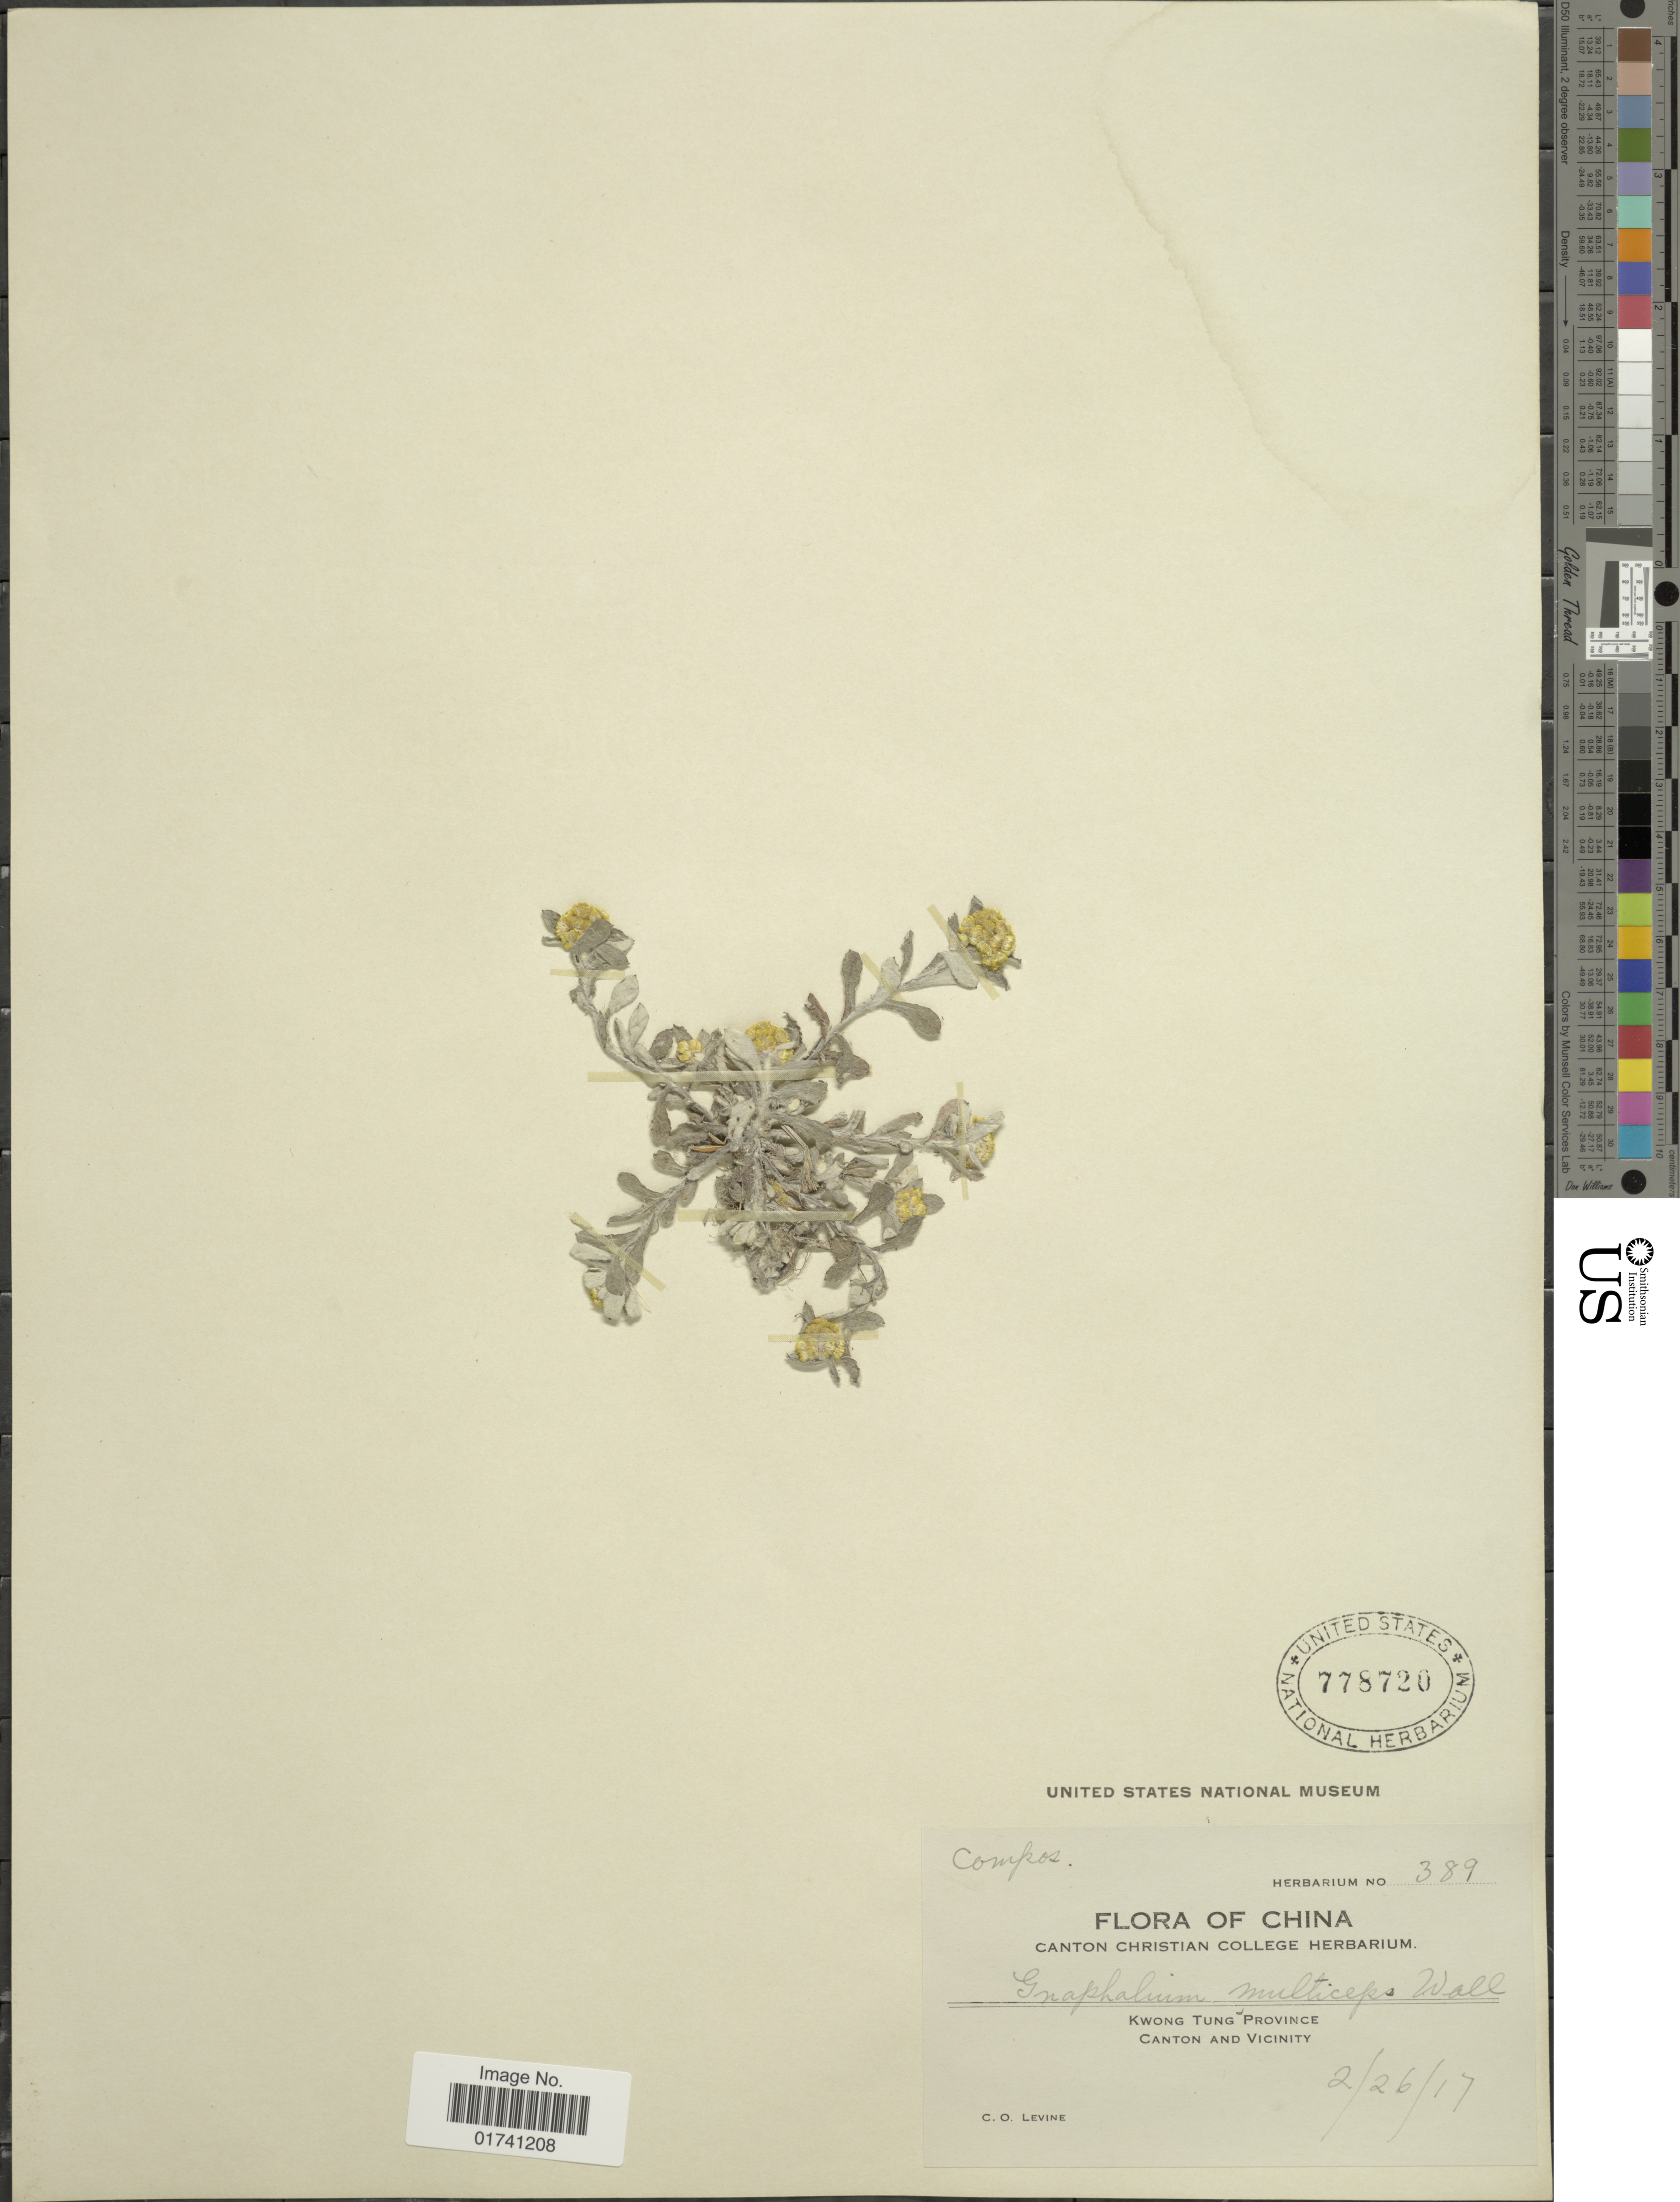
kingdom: Plantae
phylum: Tracheophyta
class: Magnoliopsida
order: Asterales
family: Asteraceae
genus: Laphangium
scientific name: Laphangium affine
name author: (D. Don) Tzvelev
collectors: C. O. Levine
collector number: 389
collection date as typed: Transcribed d/m/y: 26/2/17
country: China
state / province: Guangdong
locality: Kwong Tung Province Canton and vicinity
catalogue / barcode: US 778720